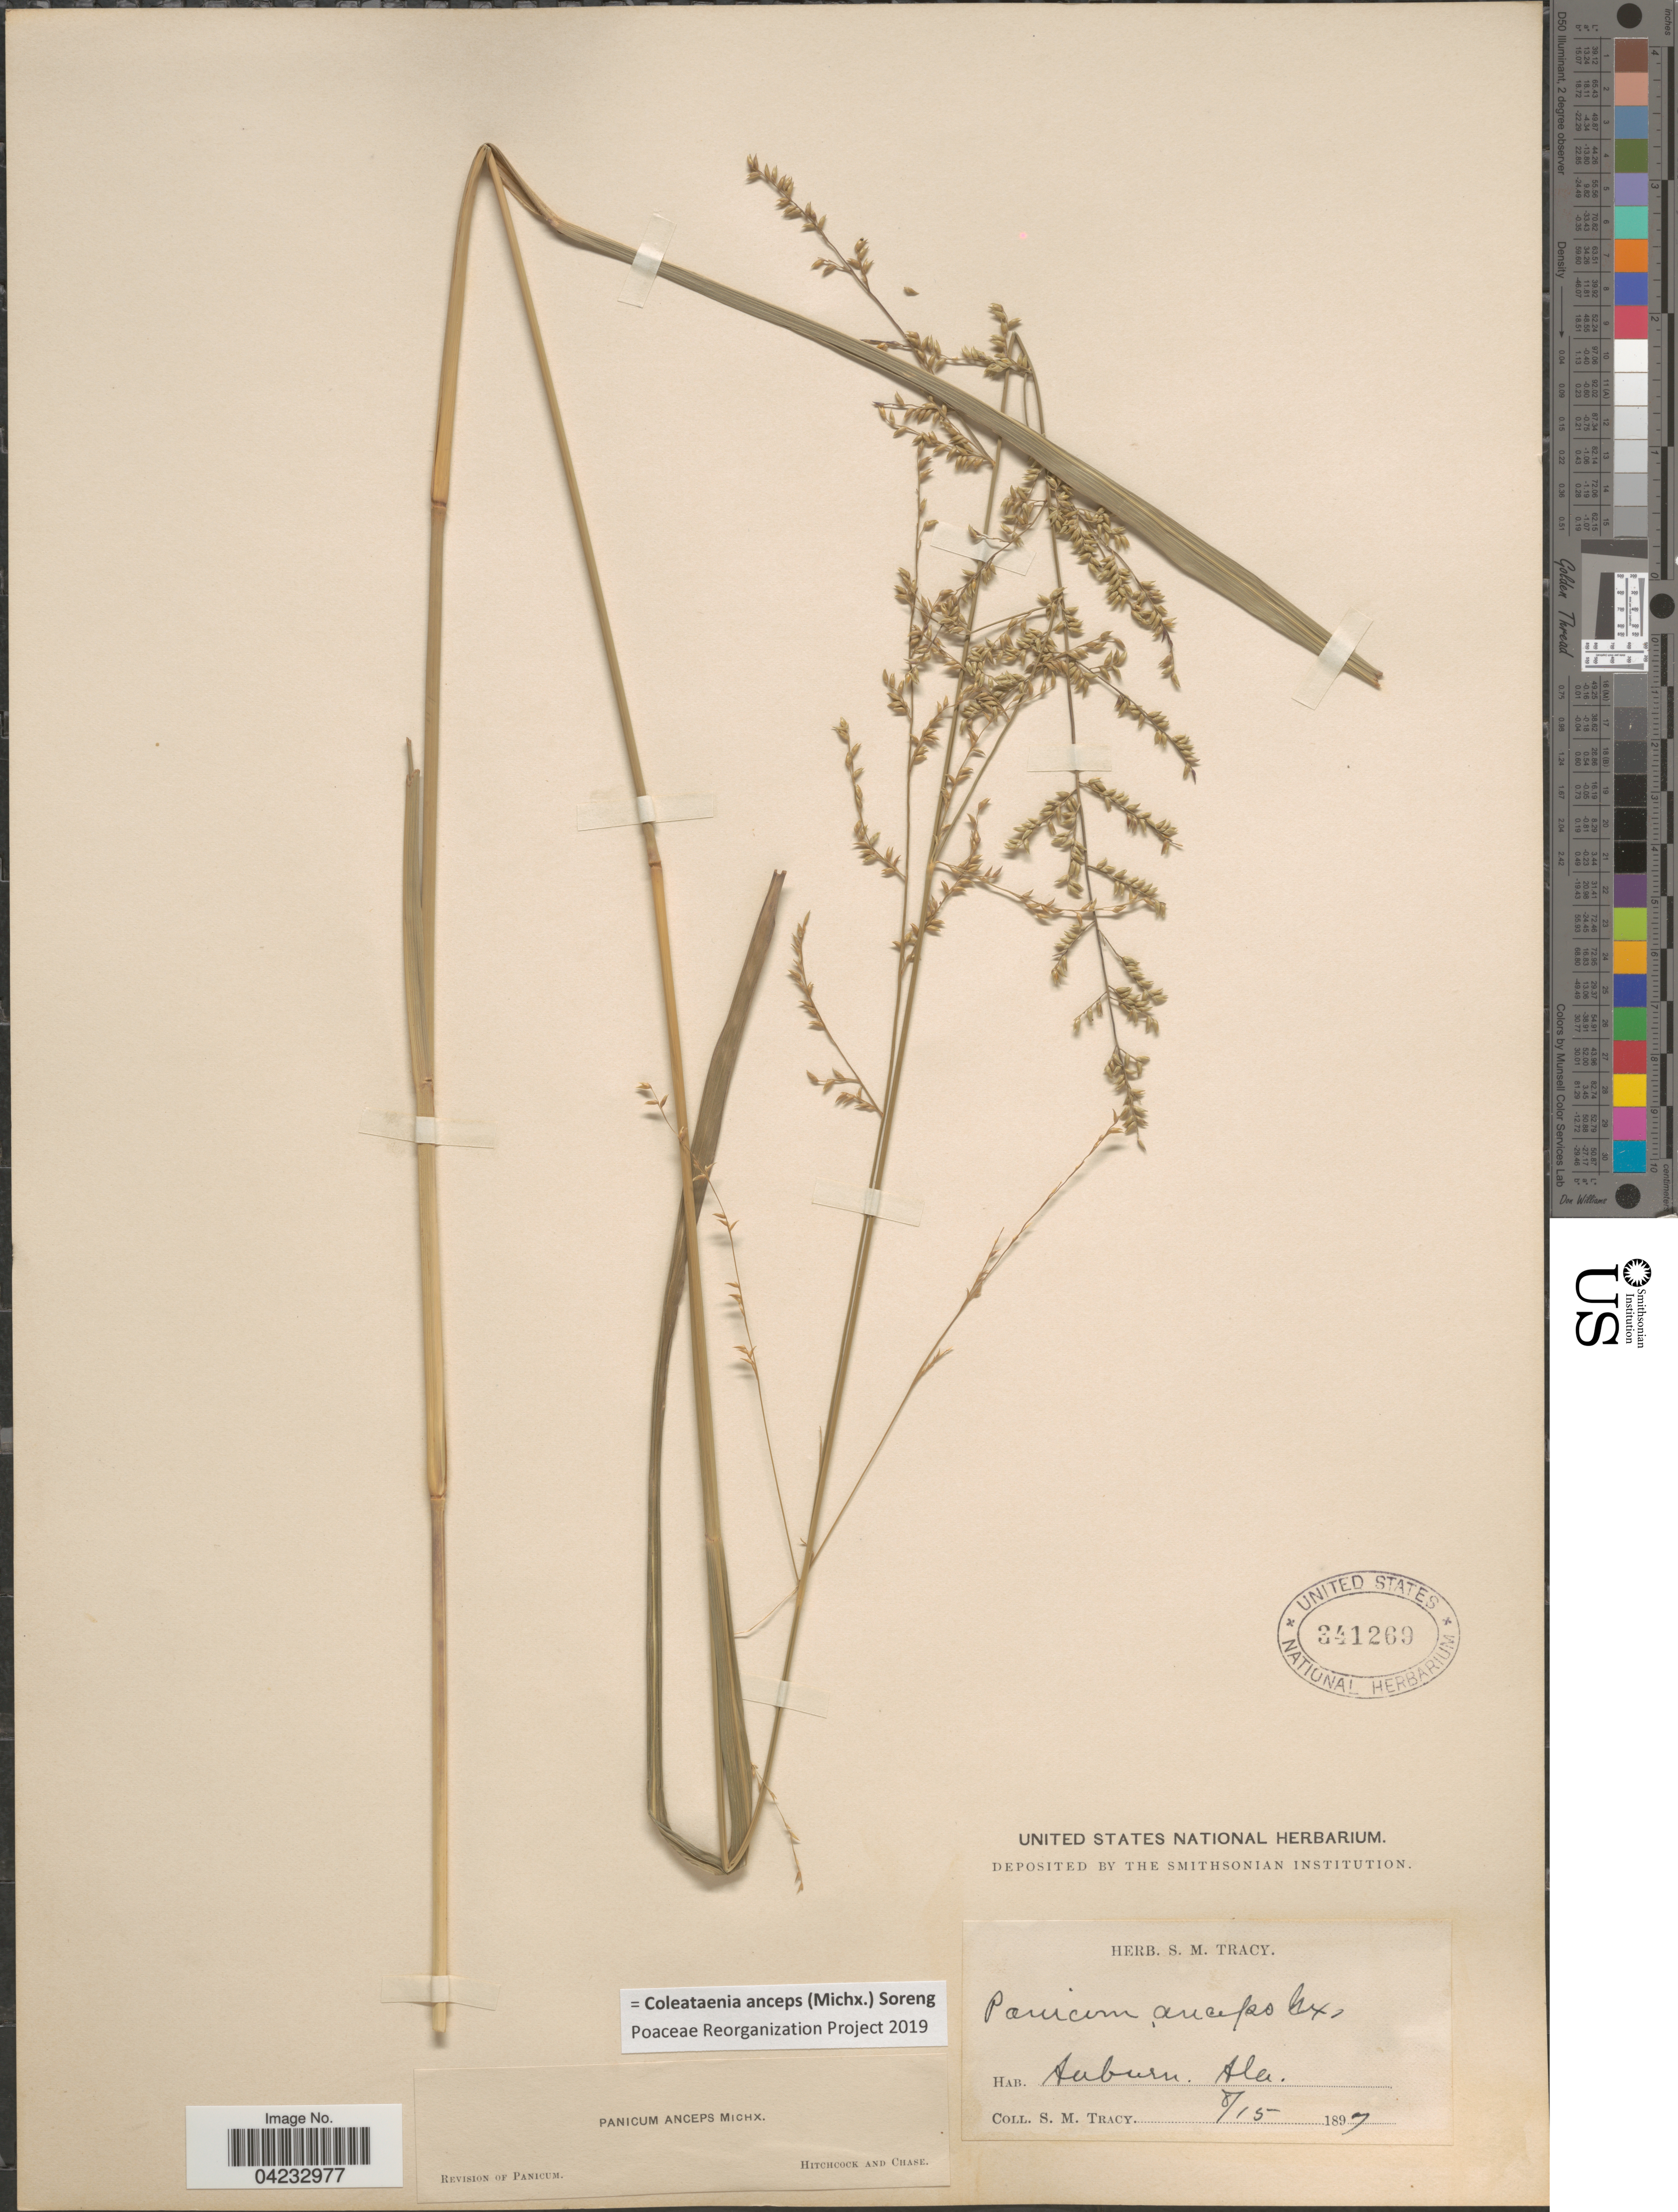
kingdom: Plantae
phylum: Tracheophyta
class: Liliopsida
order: Poales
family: Poaceae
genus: Coleataenia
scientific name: Coleataenia anceps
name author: (Michx.) Soreng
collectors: S. M. Tracy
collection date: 1897-08-15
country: United States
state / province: Alabama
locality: Auburn.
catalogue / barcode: US 341269